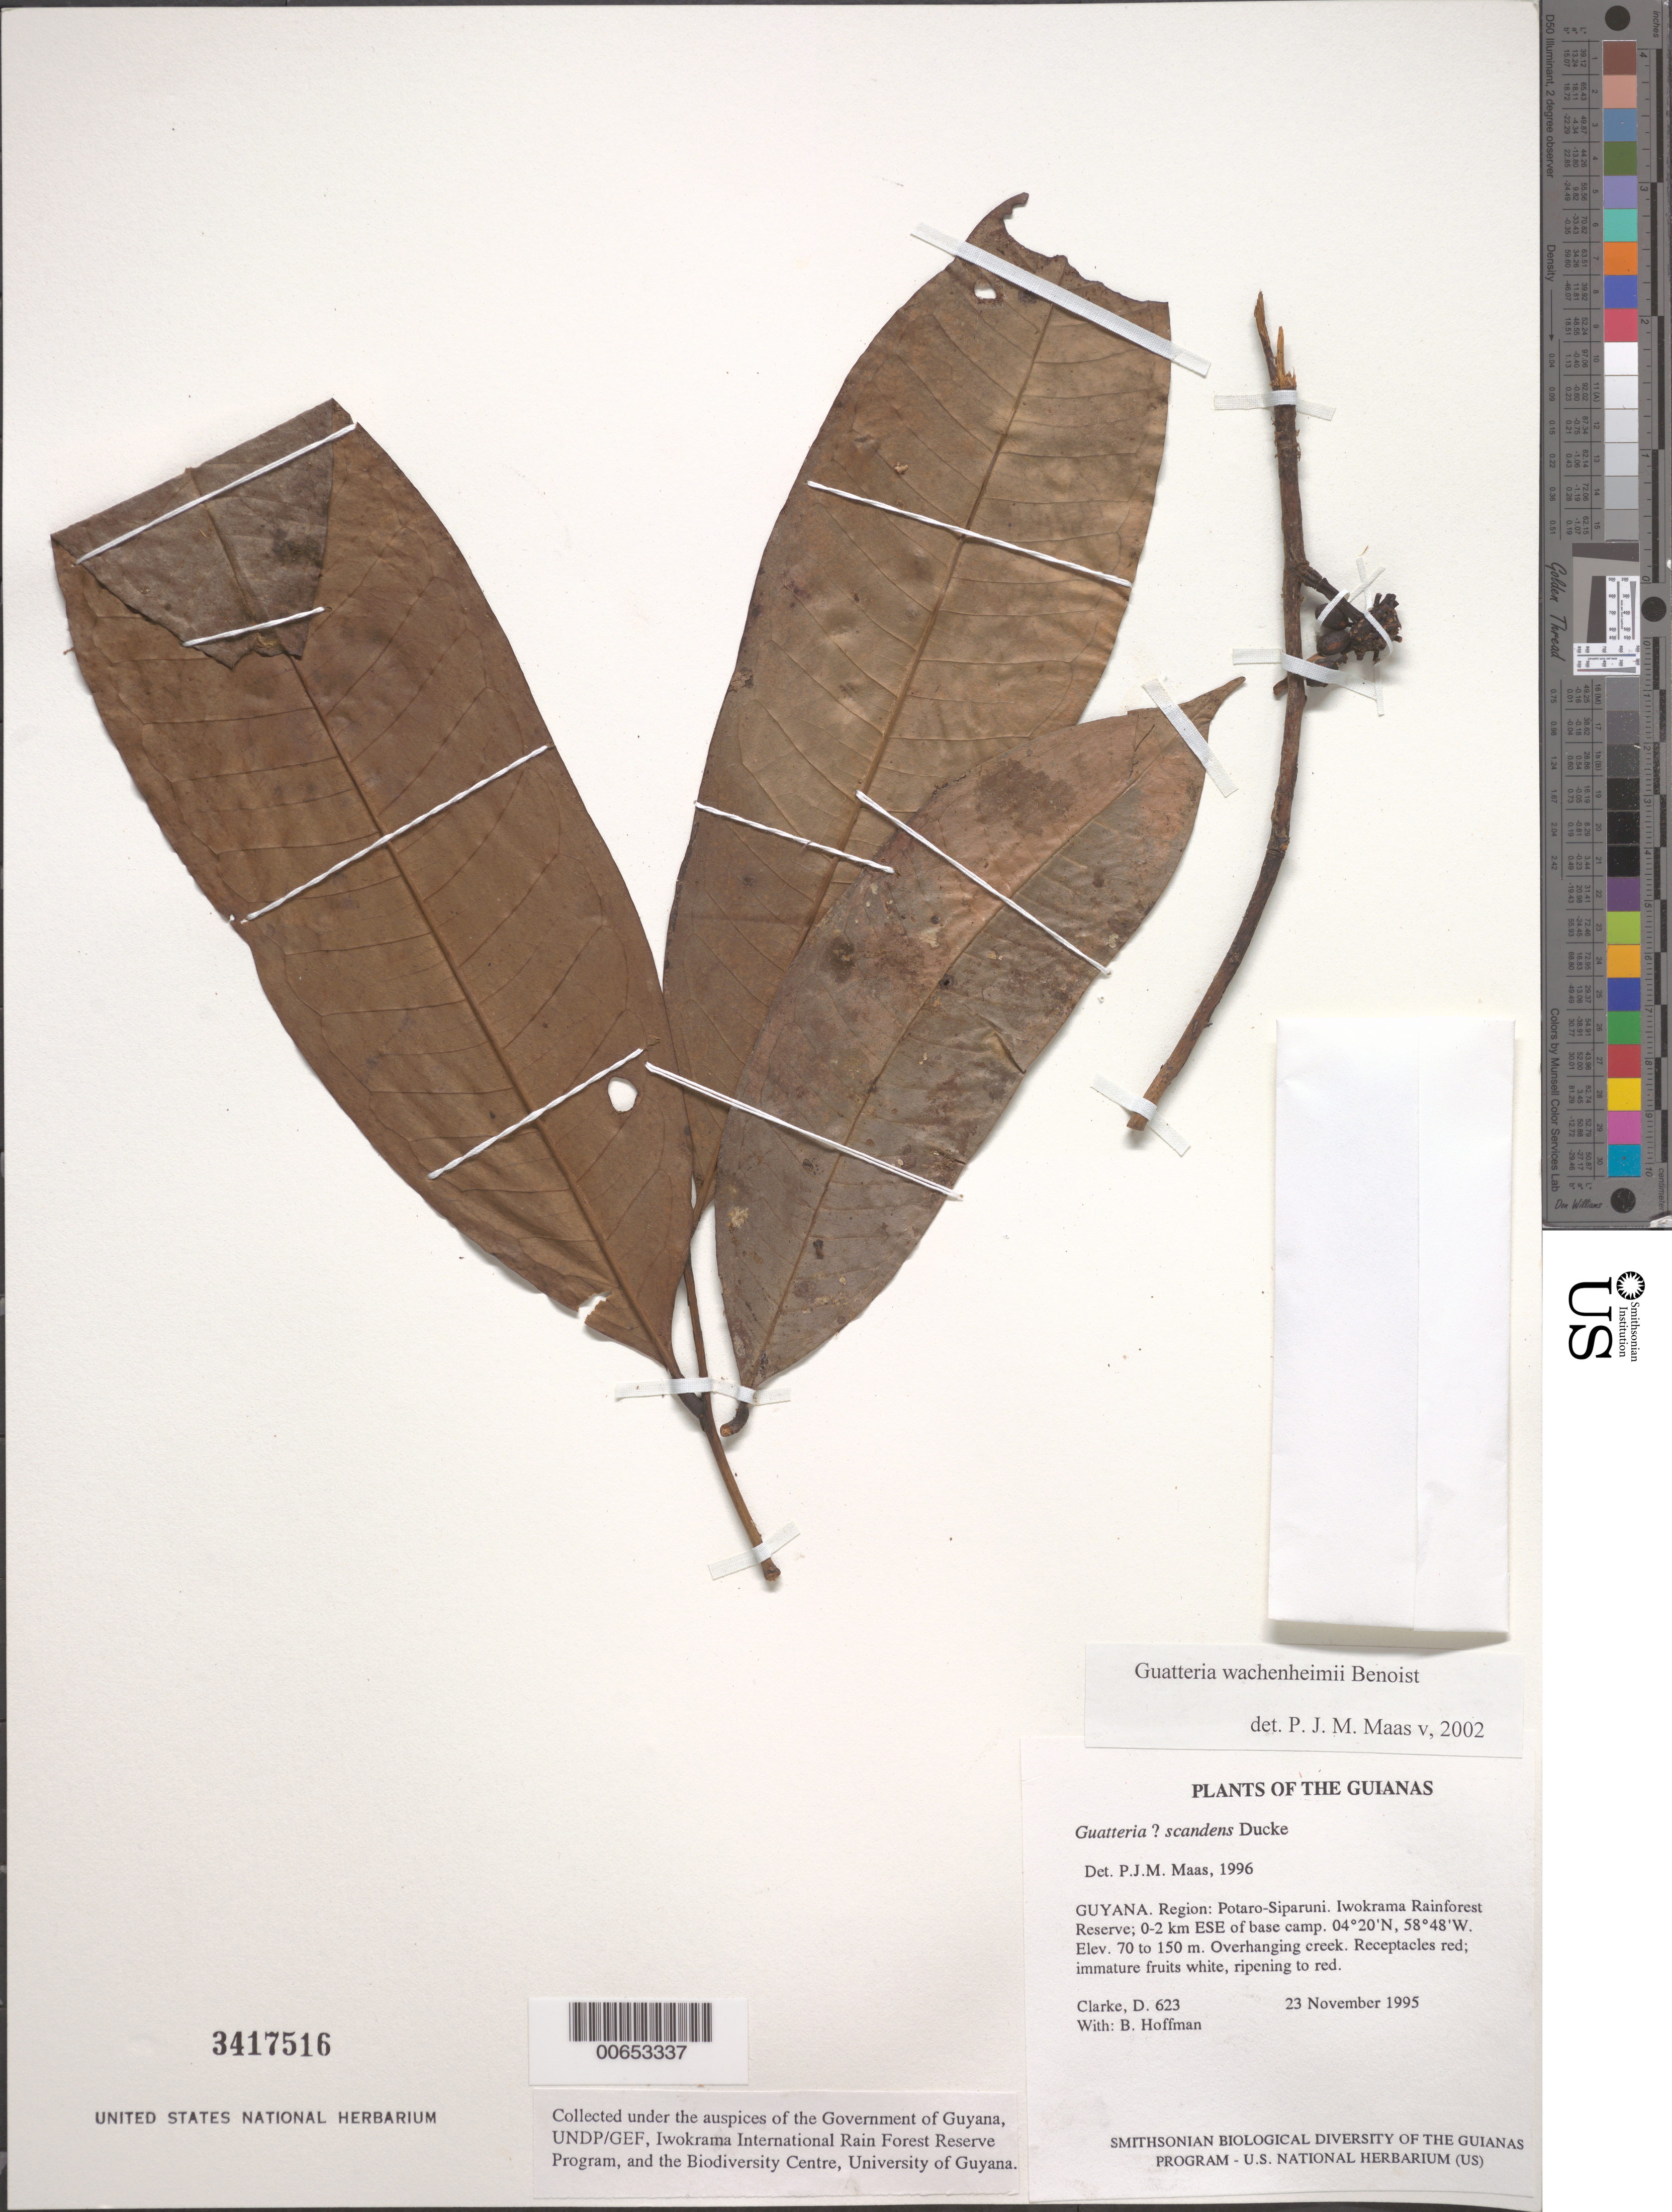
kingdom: Plantae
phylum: Tracheophyta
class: Magnoliopsida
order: Magnoliales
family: Annonaceae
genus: Guatteria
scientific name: Guatteria wachenheimii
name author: Benoist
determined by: Maas, Paul J. M.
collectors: H. D. Clarke & B. Hoffman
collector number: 623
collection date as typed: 23 November 1995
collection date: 1995-11-23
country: Guyana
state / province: Potaro-Siparuni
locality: Iwokrama Rainforest Reserve; 0-2 km ESE of base camp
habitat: Overhanging creek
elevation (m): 70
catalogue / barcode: US 3417516